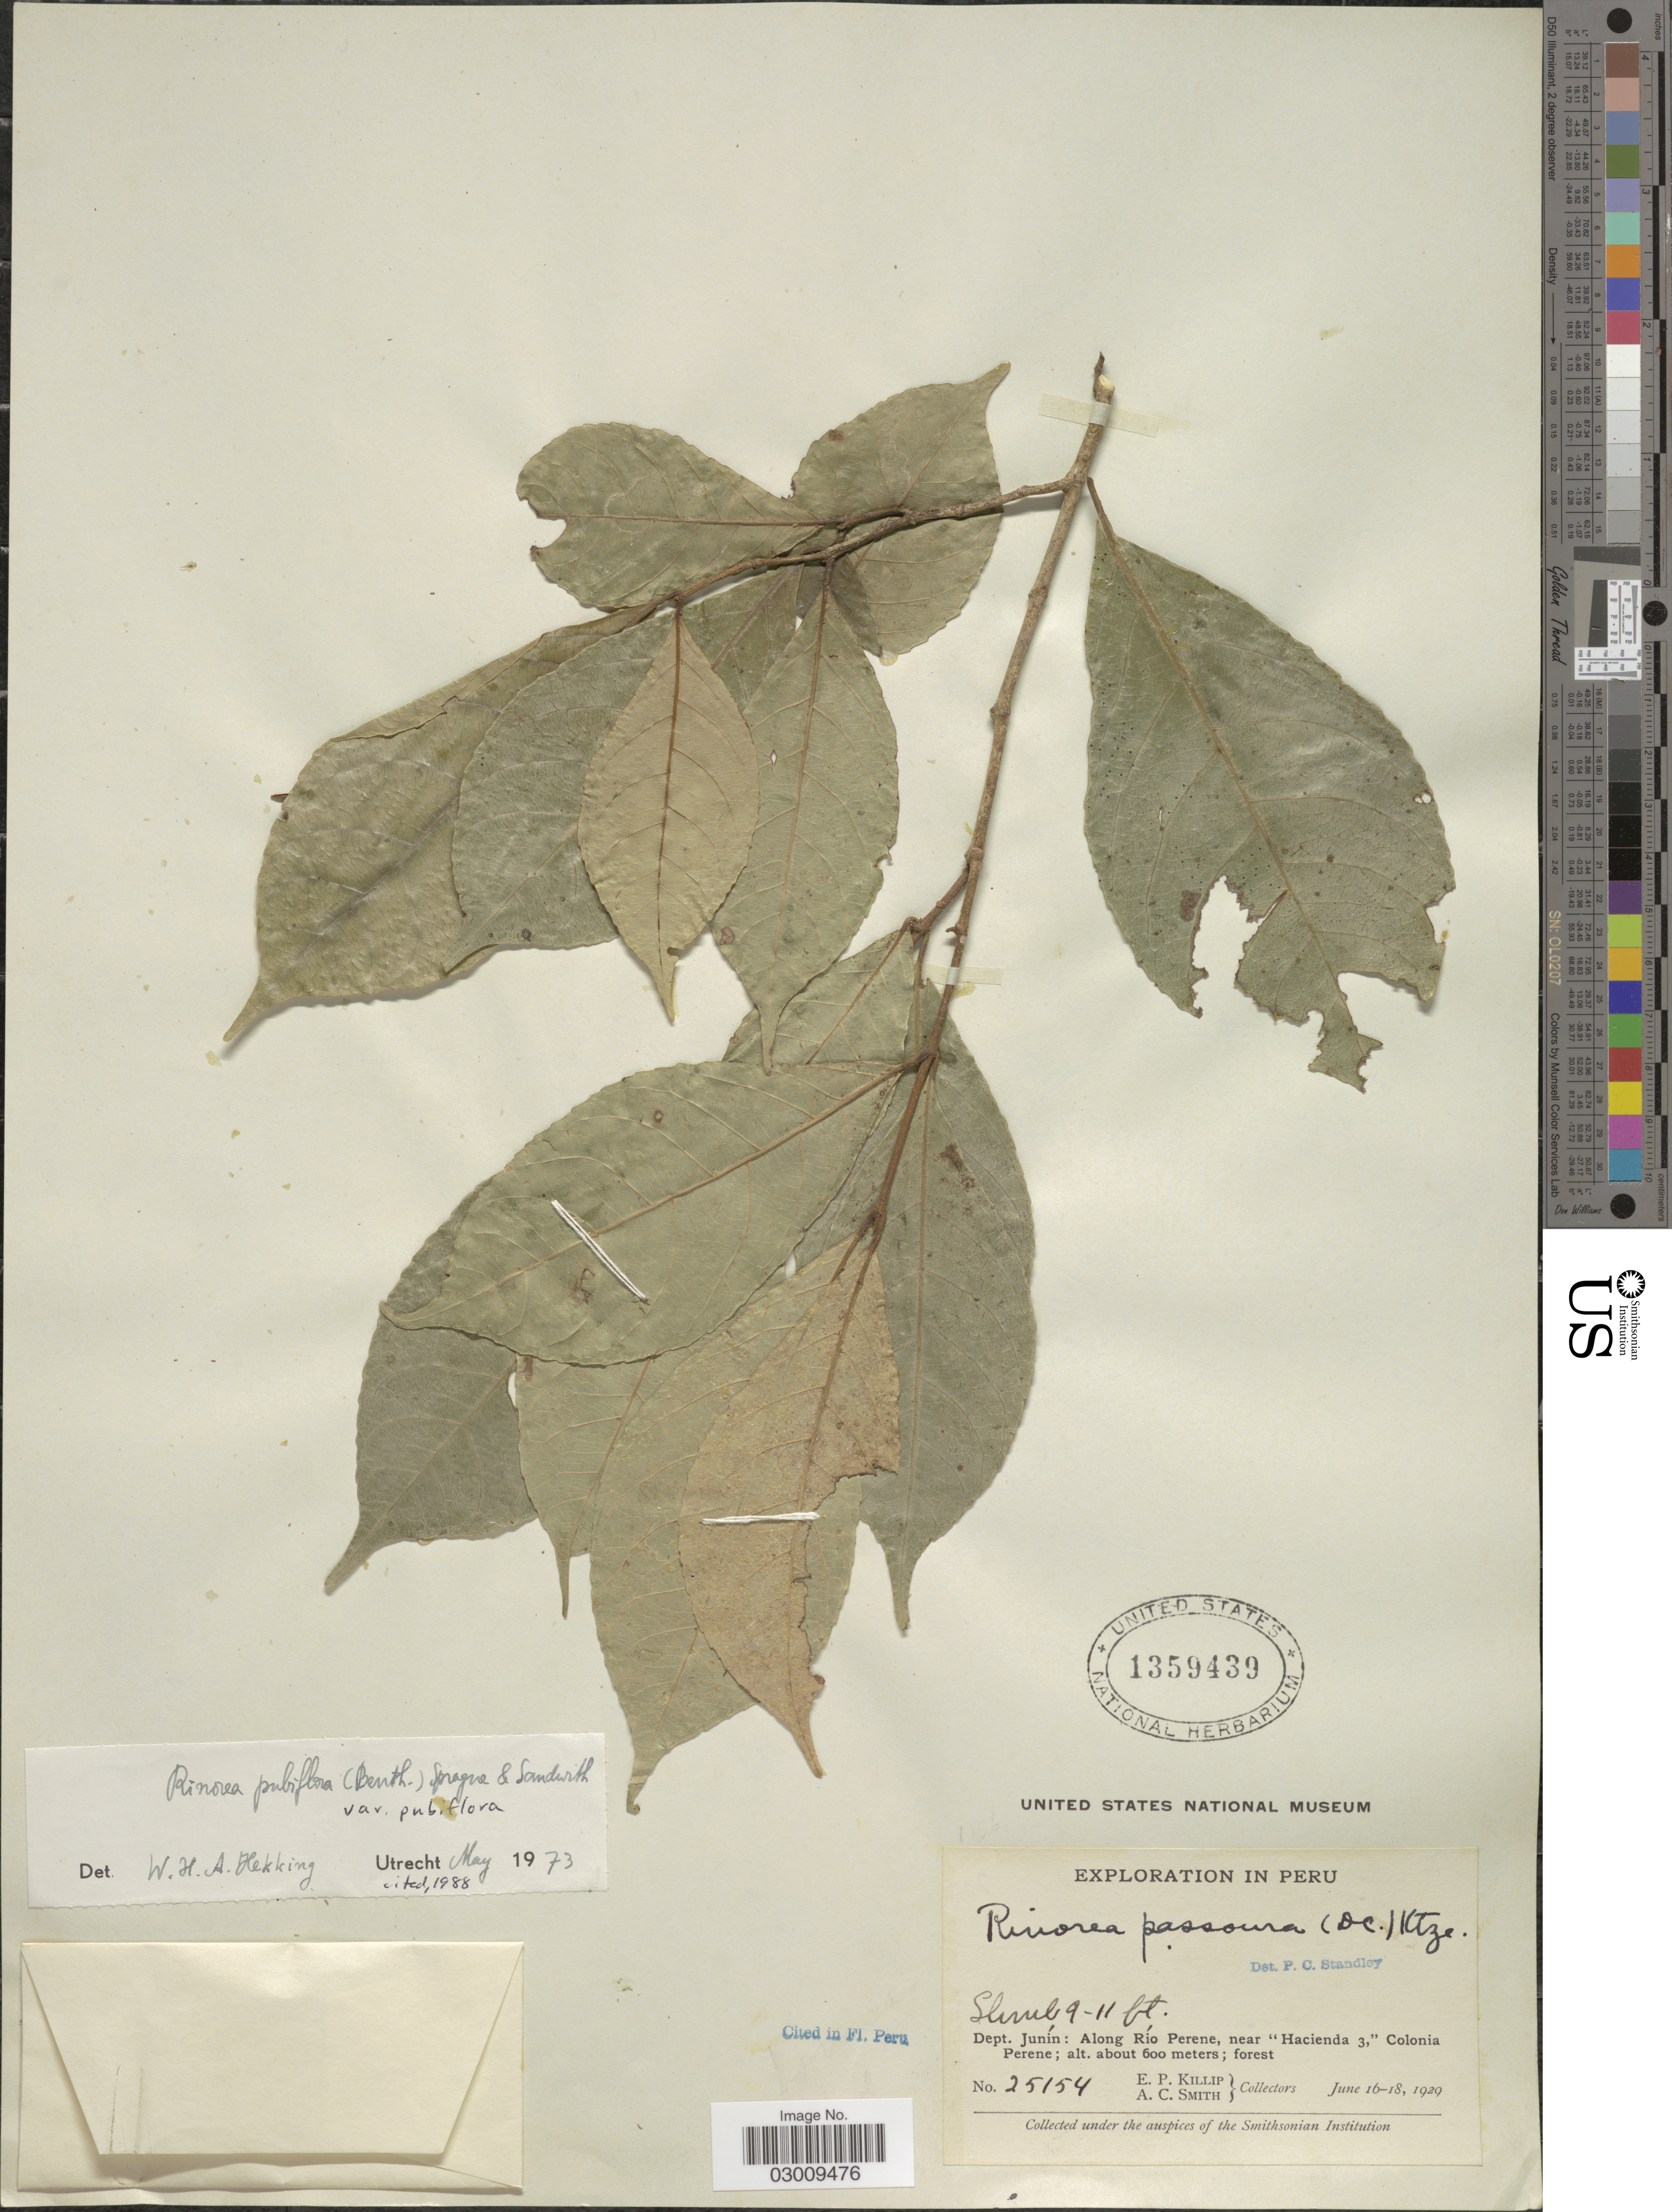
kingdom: Plantae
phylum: Tracheophyta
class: Magnoliopsida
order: Malpighiales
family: Violaceae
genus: Rinorea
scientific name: Rinorea viridifolia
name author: Rusby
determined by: Hoyos-Gomez, S. E.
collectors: E. P. Killip & A. C. Smith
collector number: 25154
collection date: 1929-06-16/1929-06-18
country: Peru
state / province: Junín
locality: Dept. Junín: Along Río Perene, near "Hacienda 3", Colonia Perene.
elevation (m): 600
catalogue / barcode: US 1359439